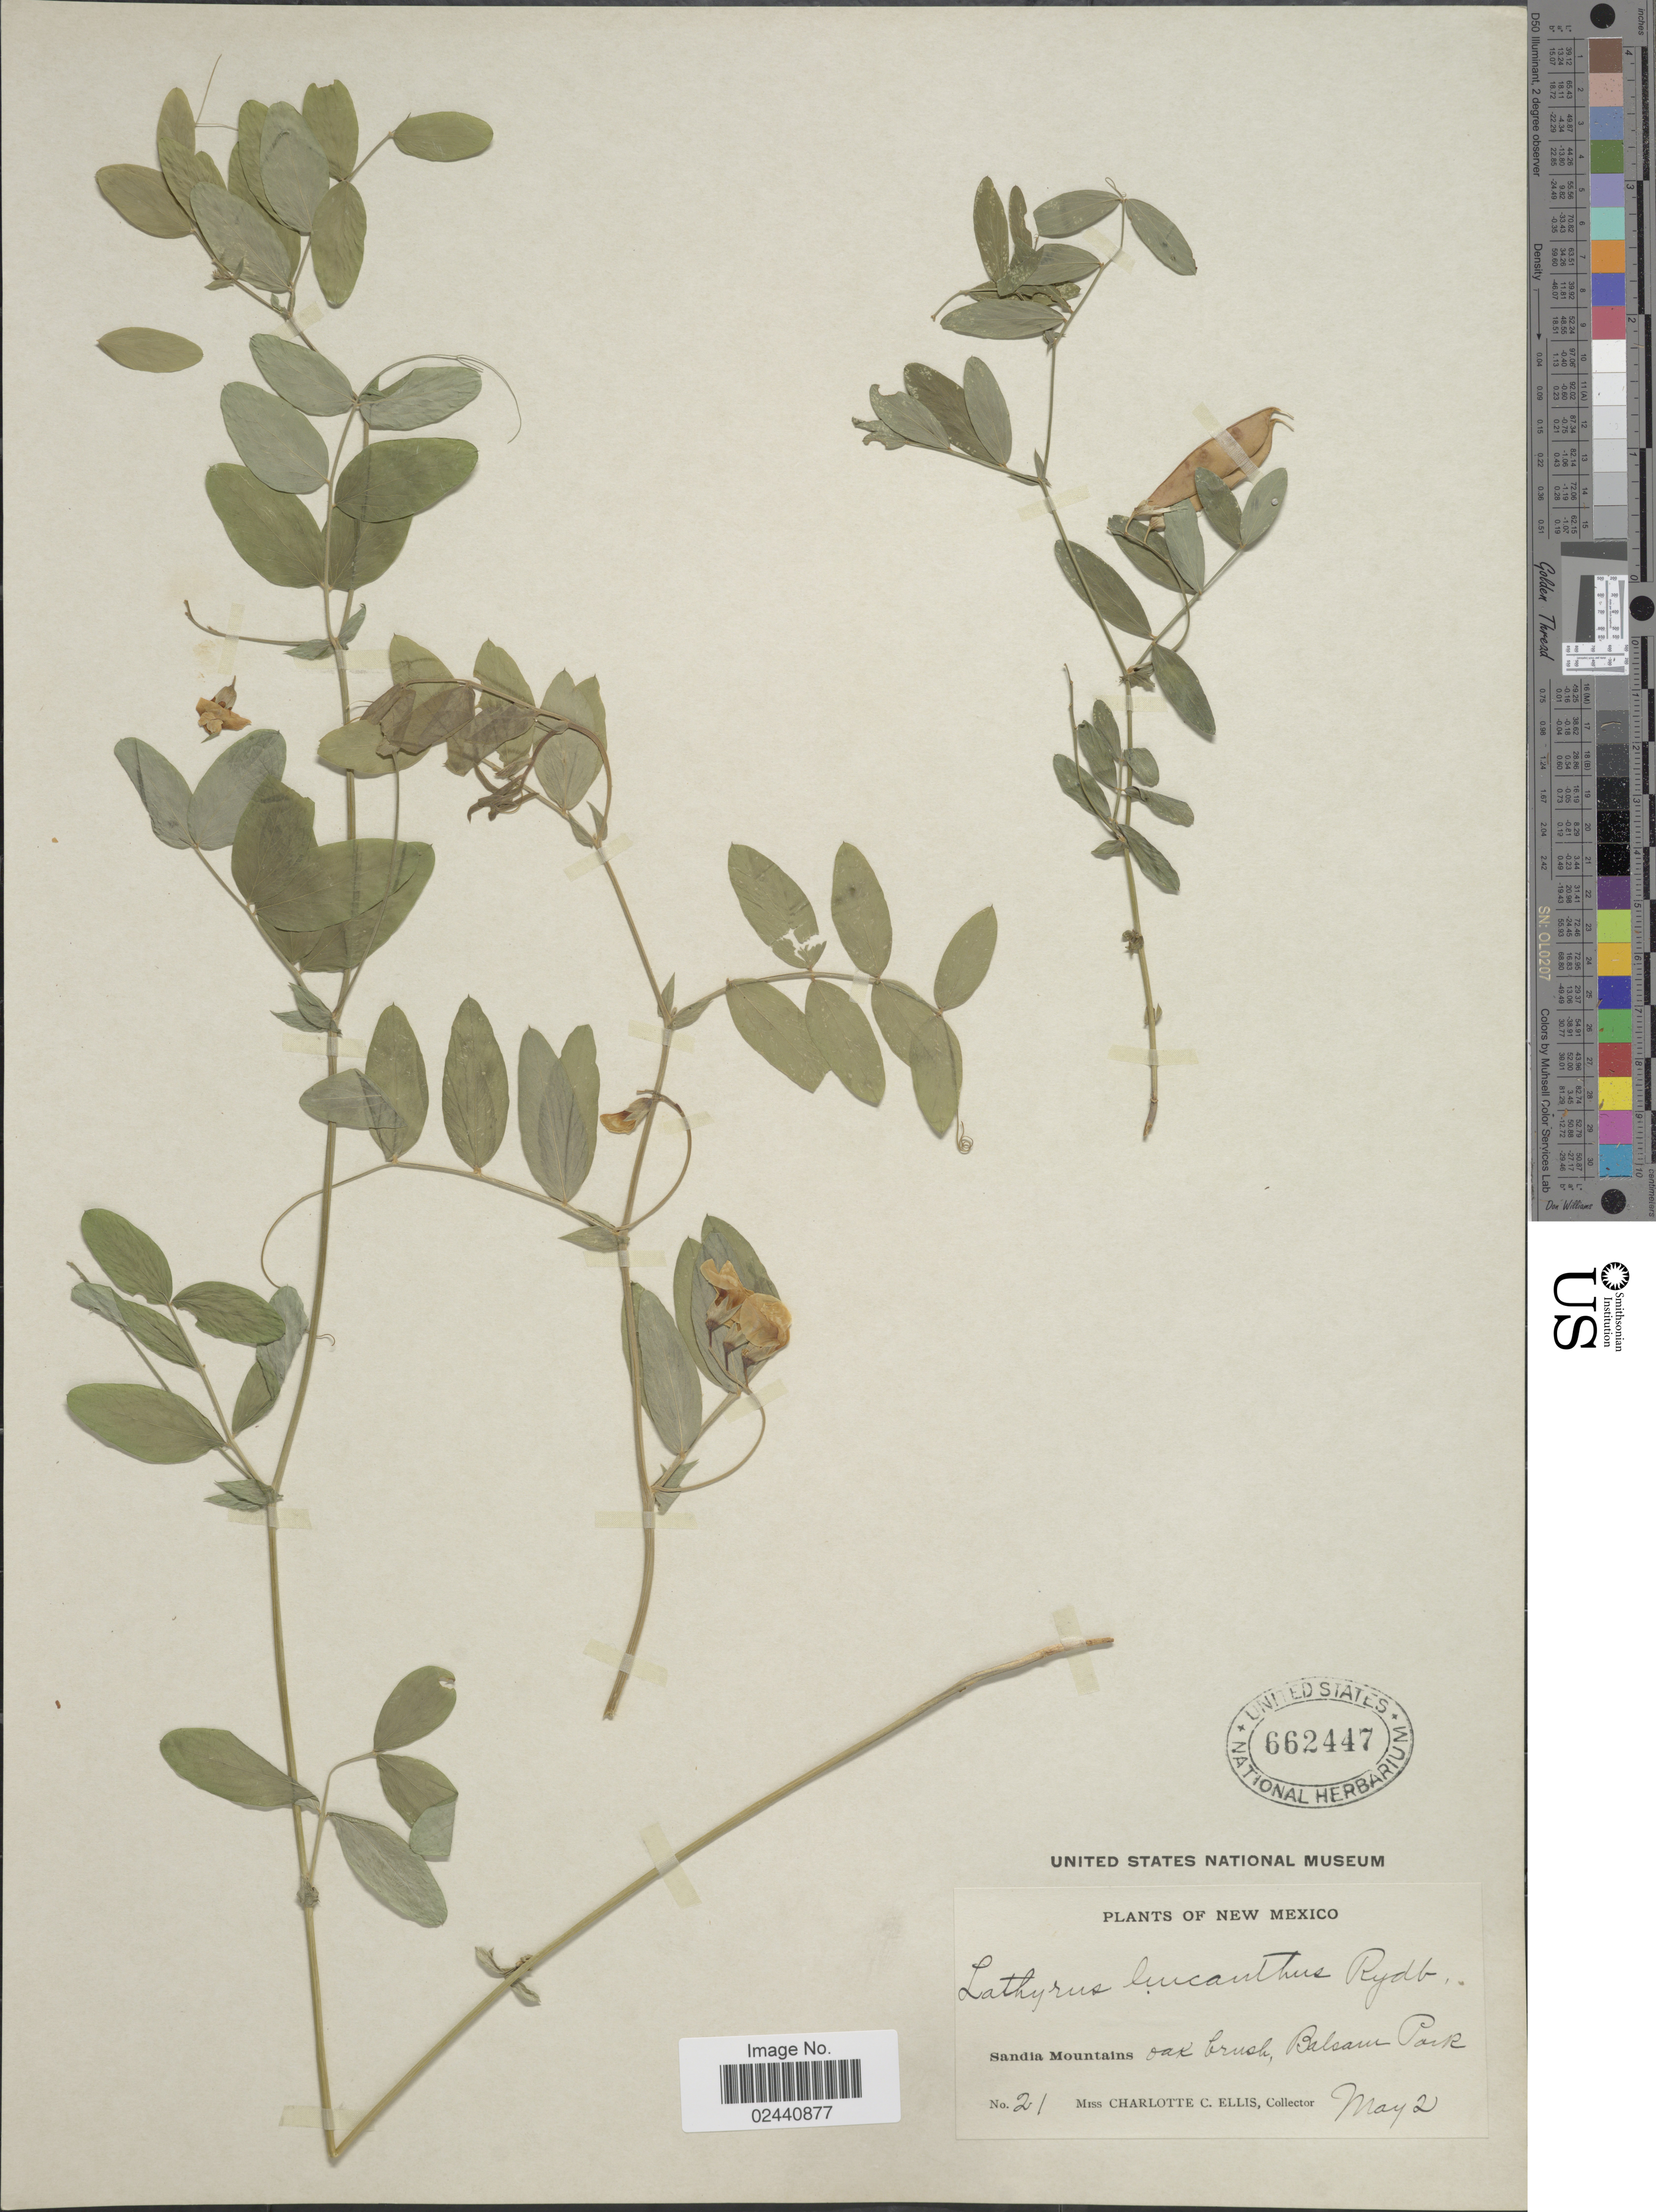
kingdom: Plantae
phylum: Tracheophyta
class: Magnoliopsida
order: Fabales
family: Fabaceae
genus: Lathyrus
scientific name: Lathyrus leucanthus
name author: Rydb.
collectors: C. C. Ellis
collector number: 21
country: United States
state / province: New Mexico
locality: Sandia Mountains, oak brush, Balsam Park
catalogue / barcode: US 662447